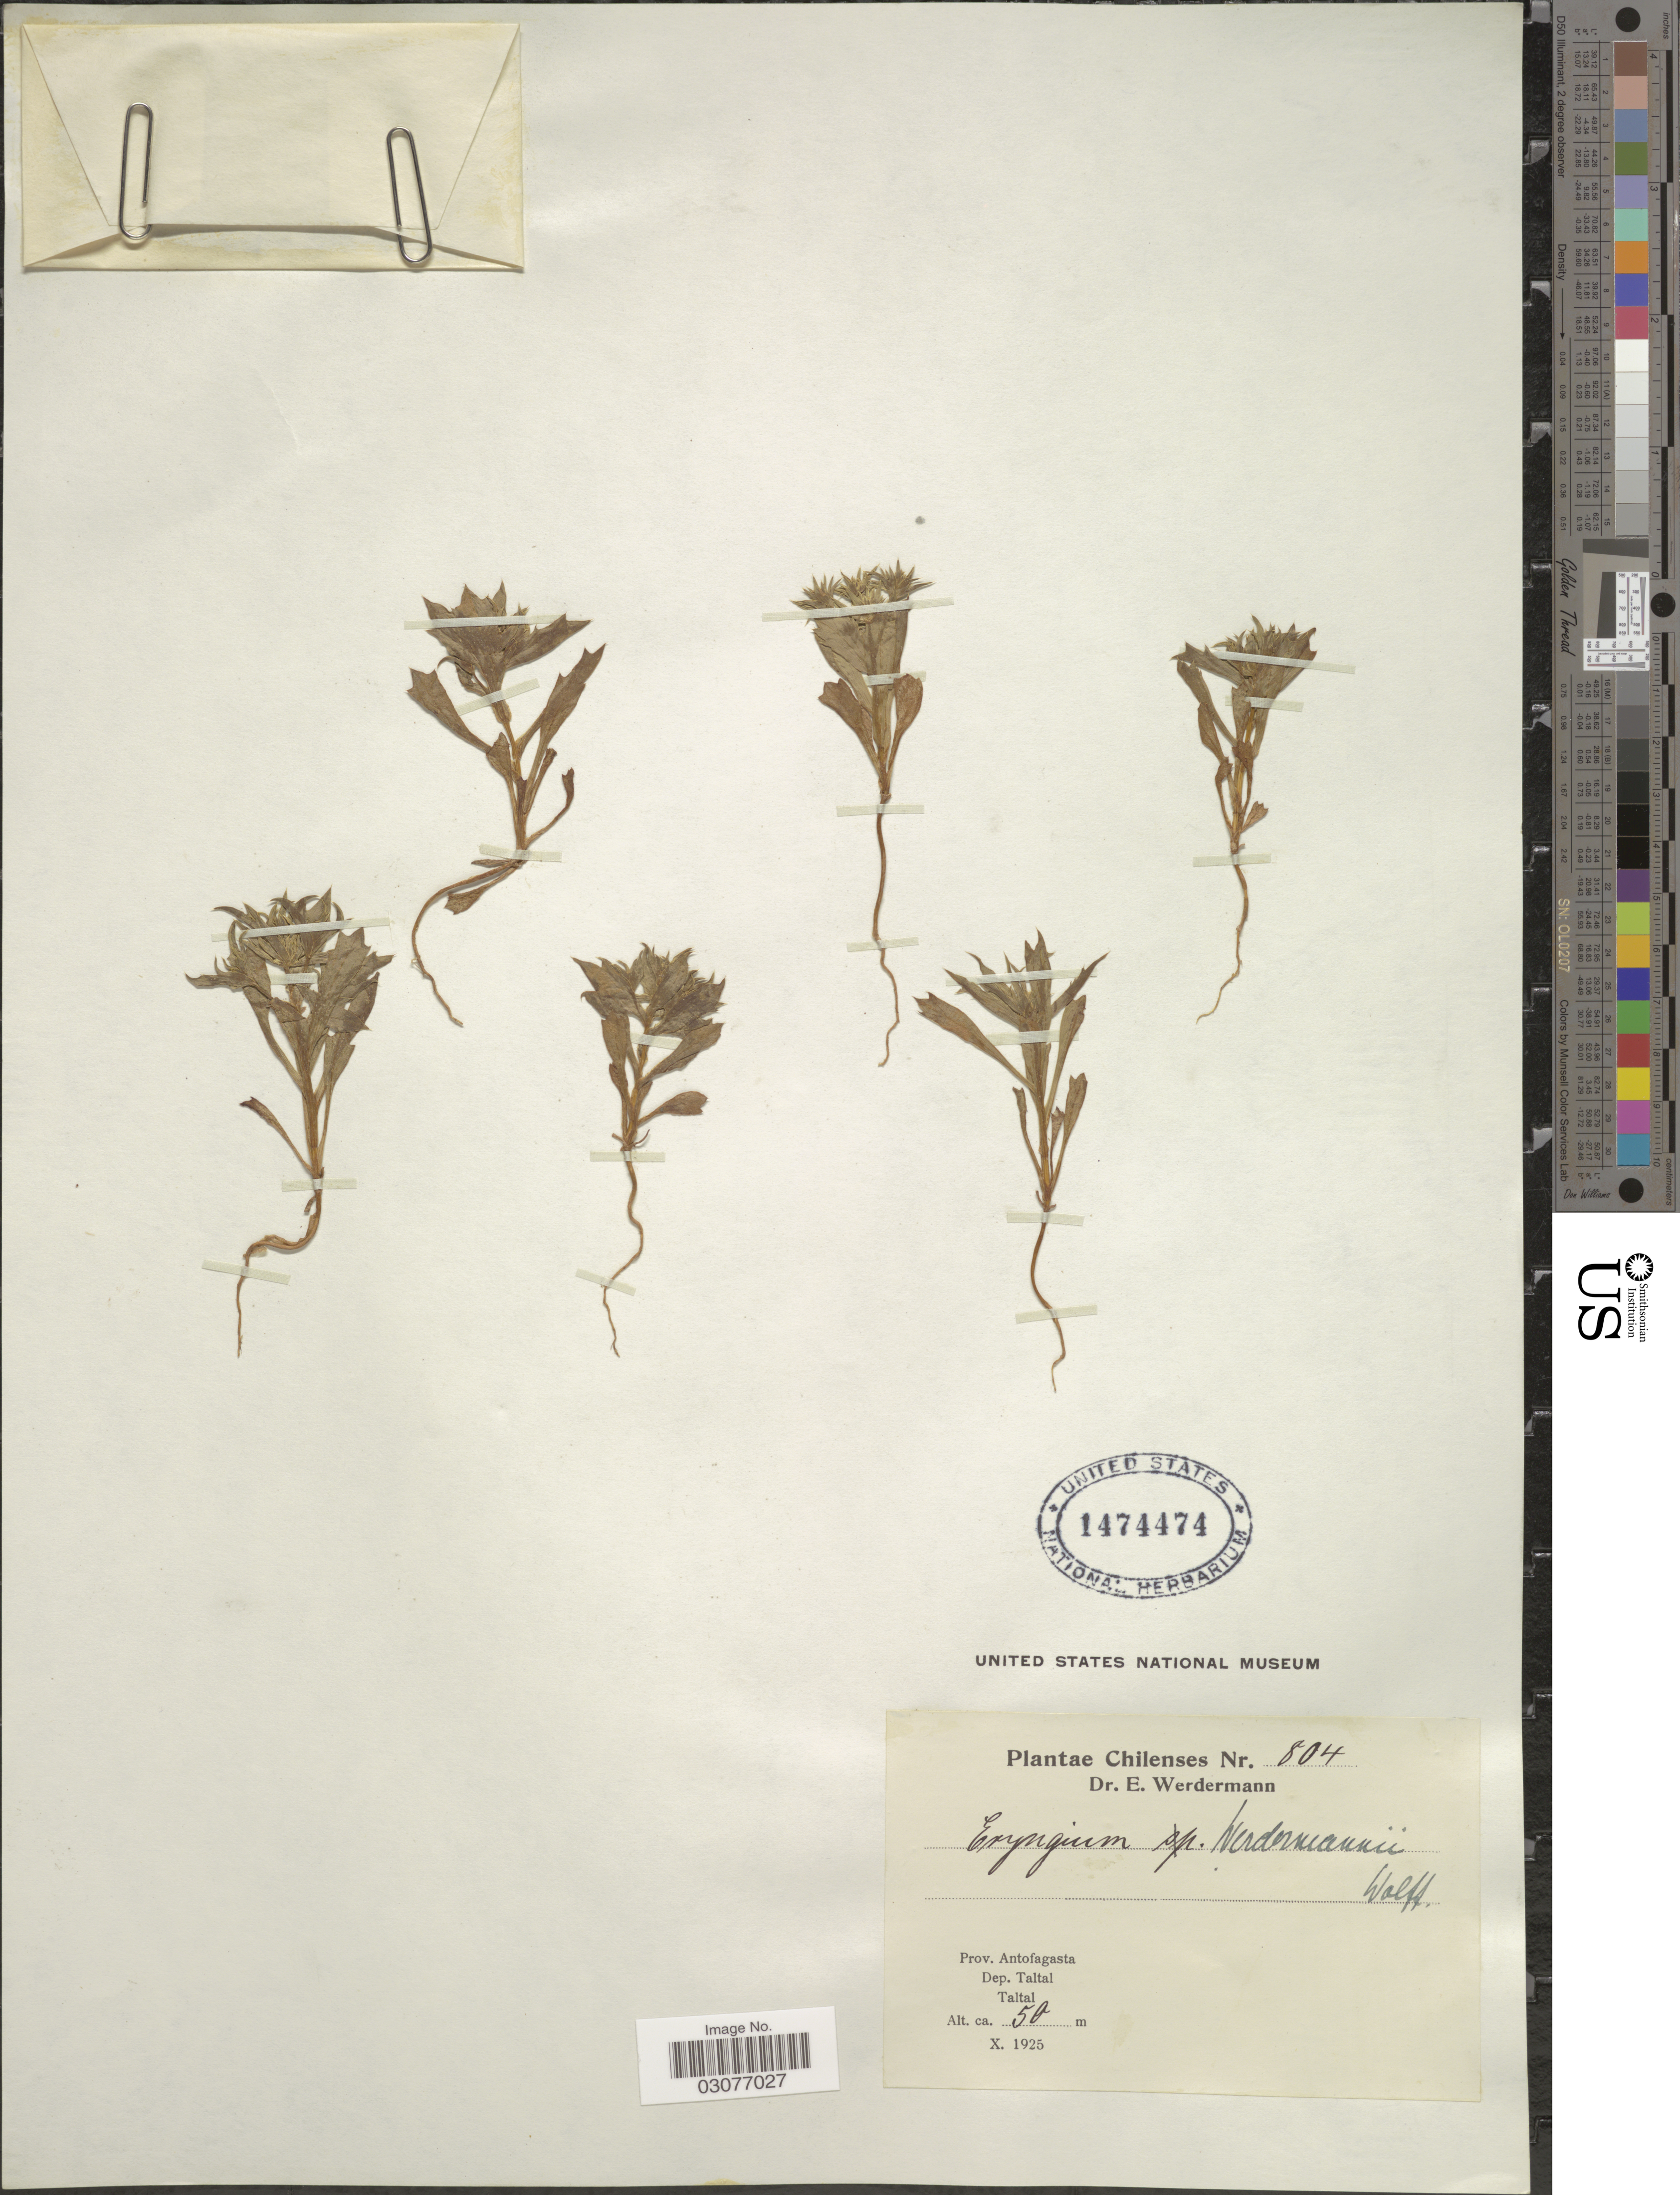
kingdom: Plantae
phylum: Tracheophyta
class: Magnoliopsida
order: Apiales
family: Apiaceae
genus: Eryngium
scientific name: Eryngium werdermannii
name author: H. Wolff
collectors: E. Werdermann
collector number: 804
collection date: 1925-10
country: Chile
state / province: Antofagasta (II)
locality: Dep. Taltal. Taltal.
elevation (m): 50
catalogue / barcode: US 1474474